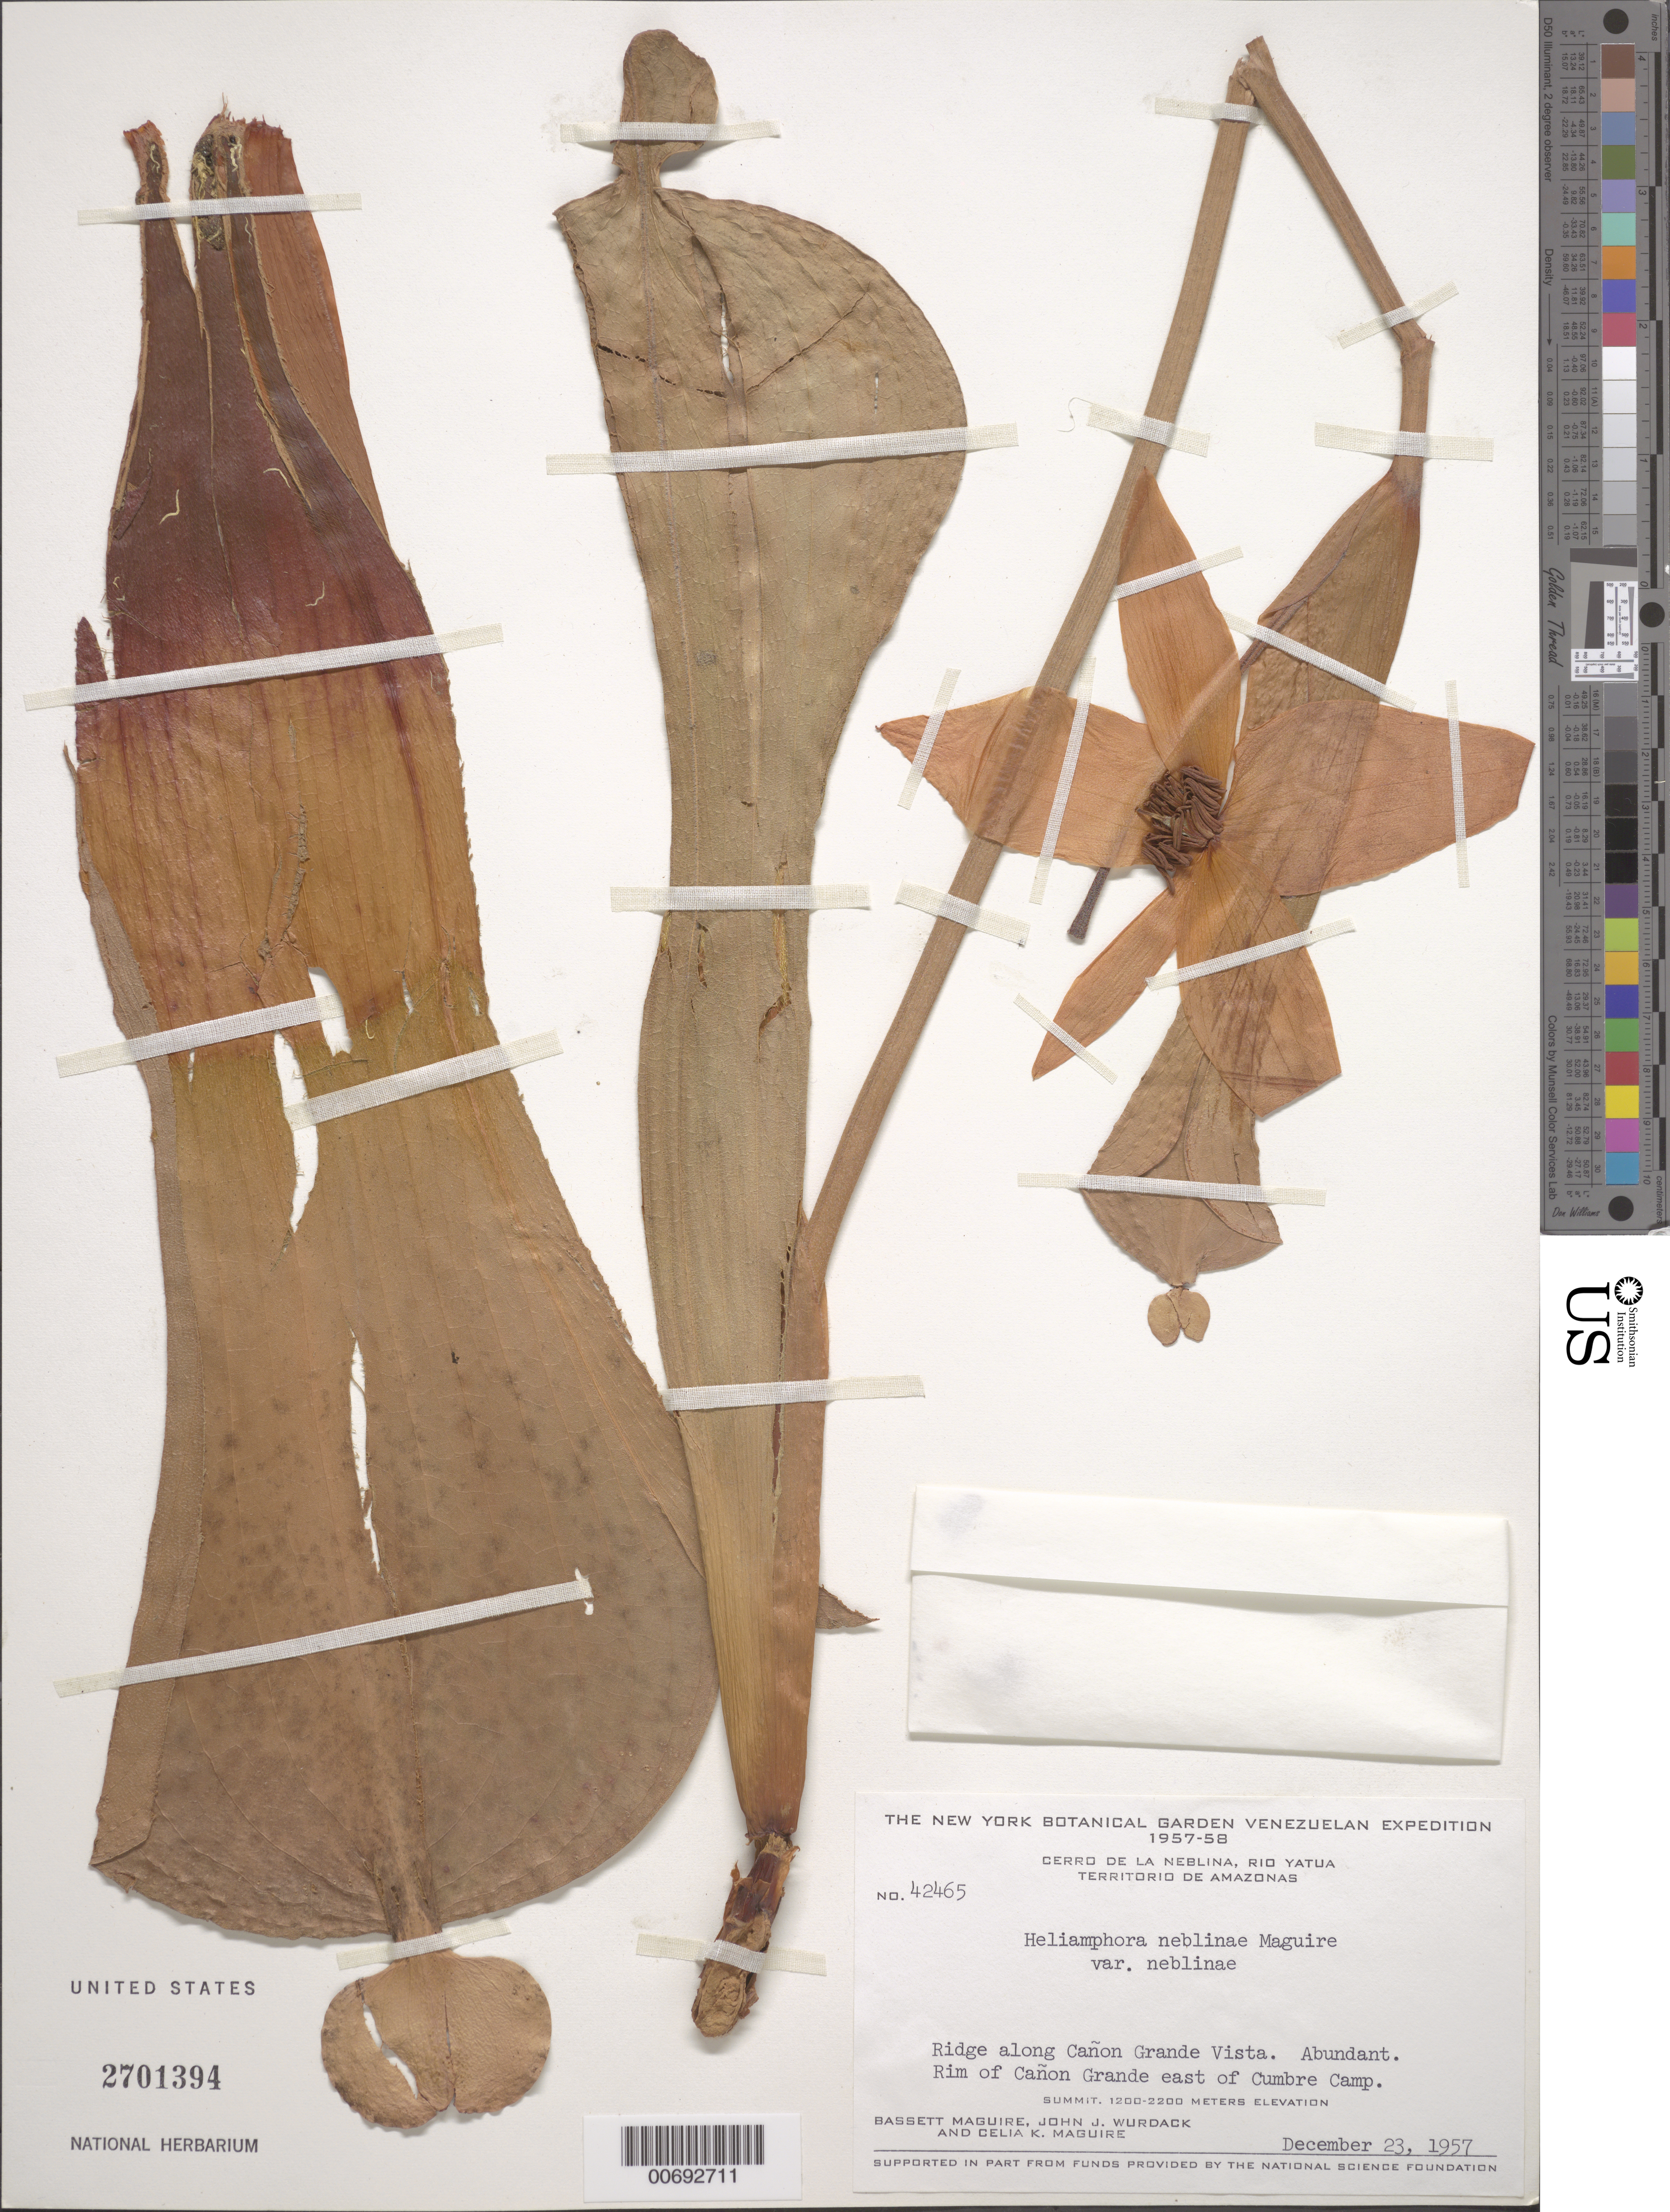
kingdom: Plantae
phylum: Tracheophyta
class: Magnoliopsida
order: Ericales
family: Sarraceniaceae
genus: Heliamphora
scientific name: Heliamphora neblinae var. neblinae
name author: Maguire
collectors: B. Maguire, J. J. Wurdack & C. K. Maguire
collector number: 42465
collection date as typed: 23-Dec-57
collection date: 1957-12-23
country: Venezuela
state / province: Amazonas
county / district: Río Negro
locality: Cerro de la Neblina, Caño Grande Vista, E of Cumbre Camp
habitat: Ridge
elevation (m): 1200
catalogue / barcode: US 2701394